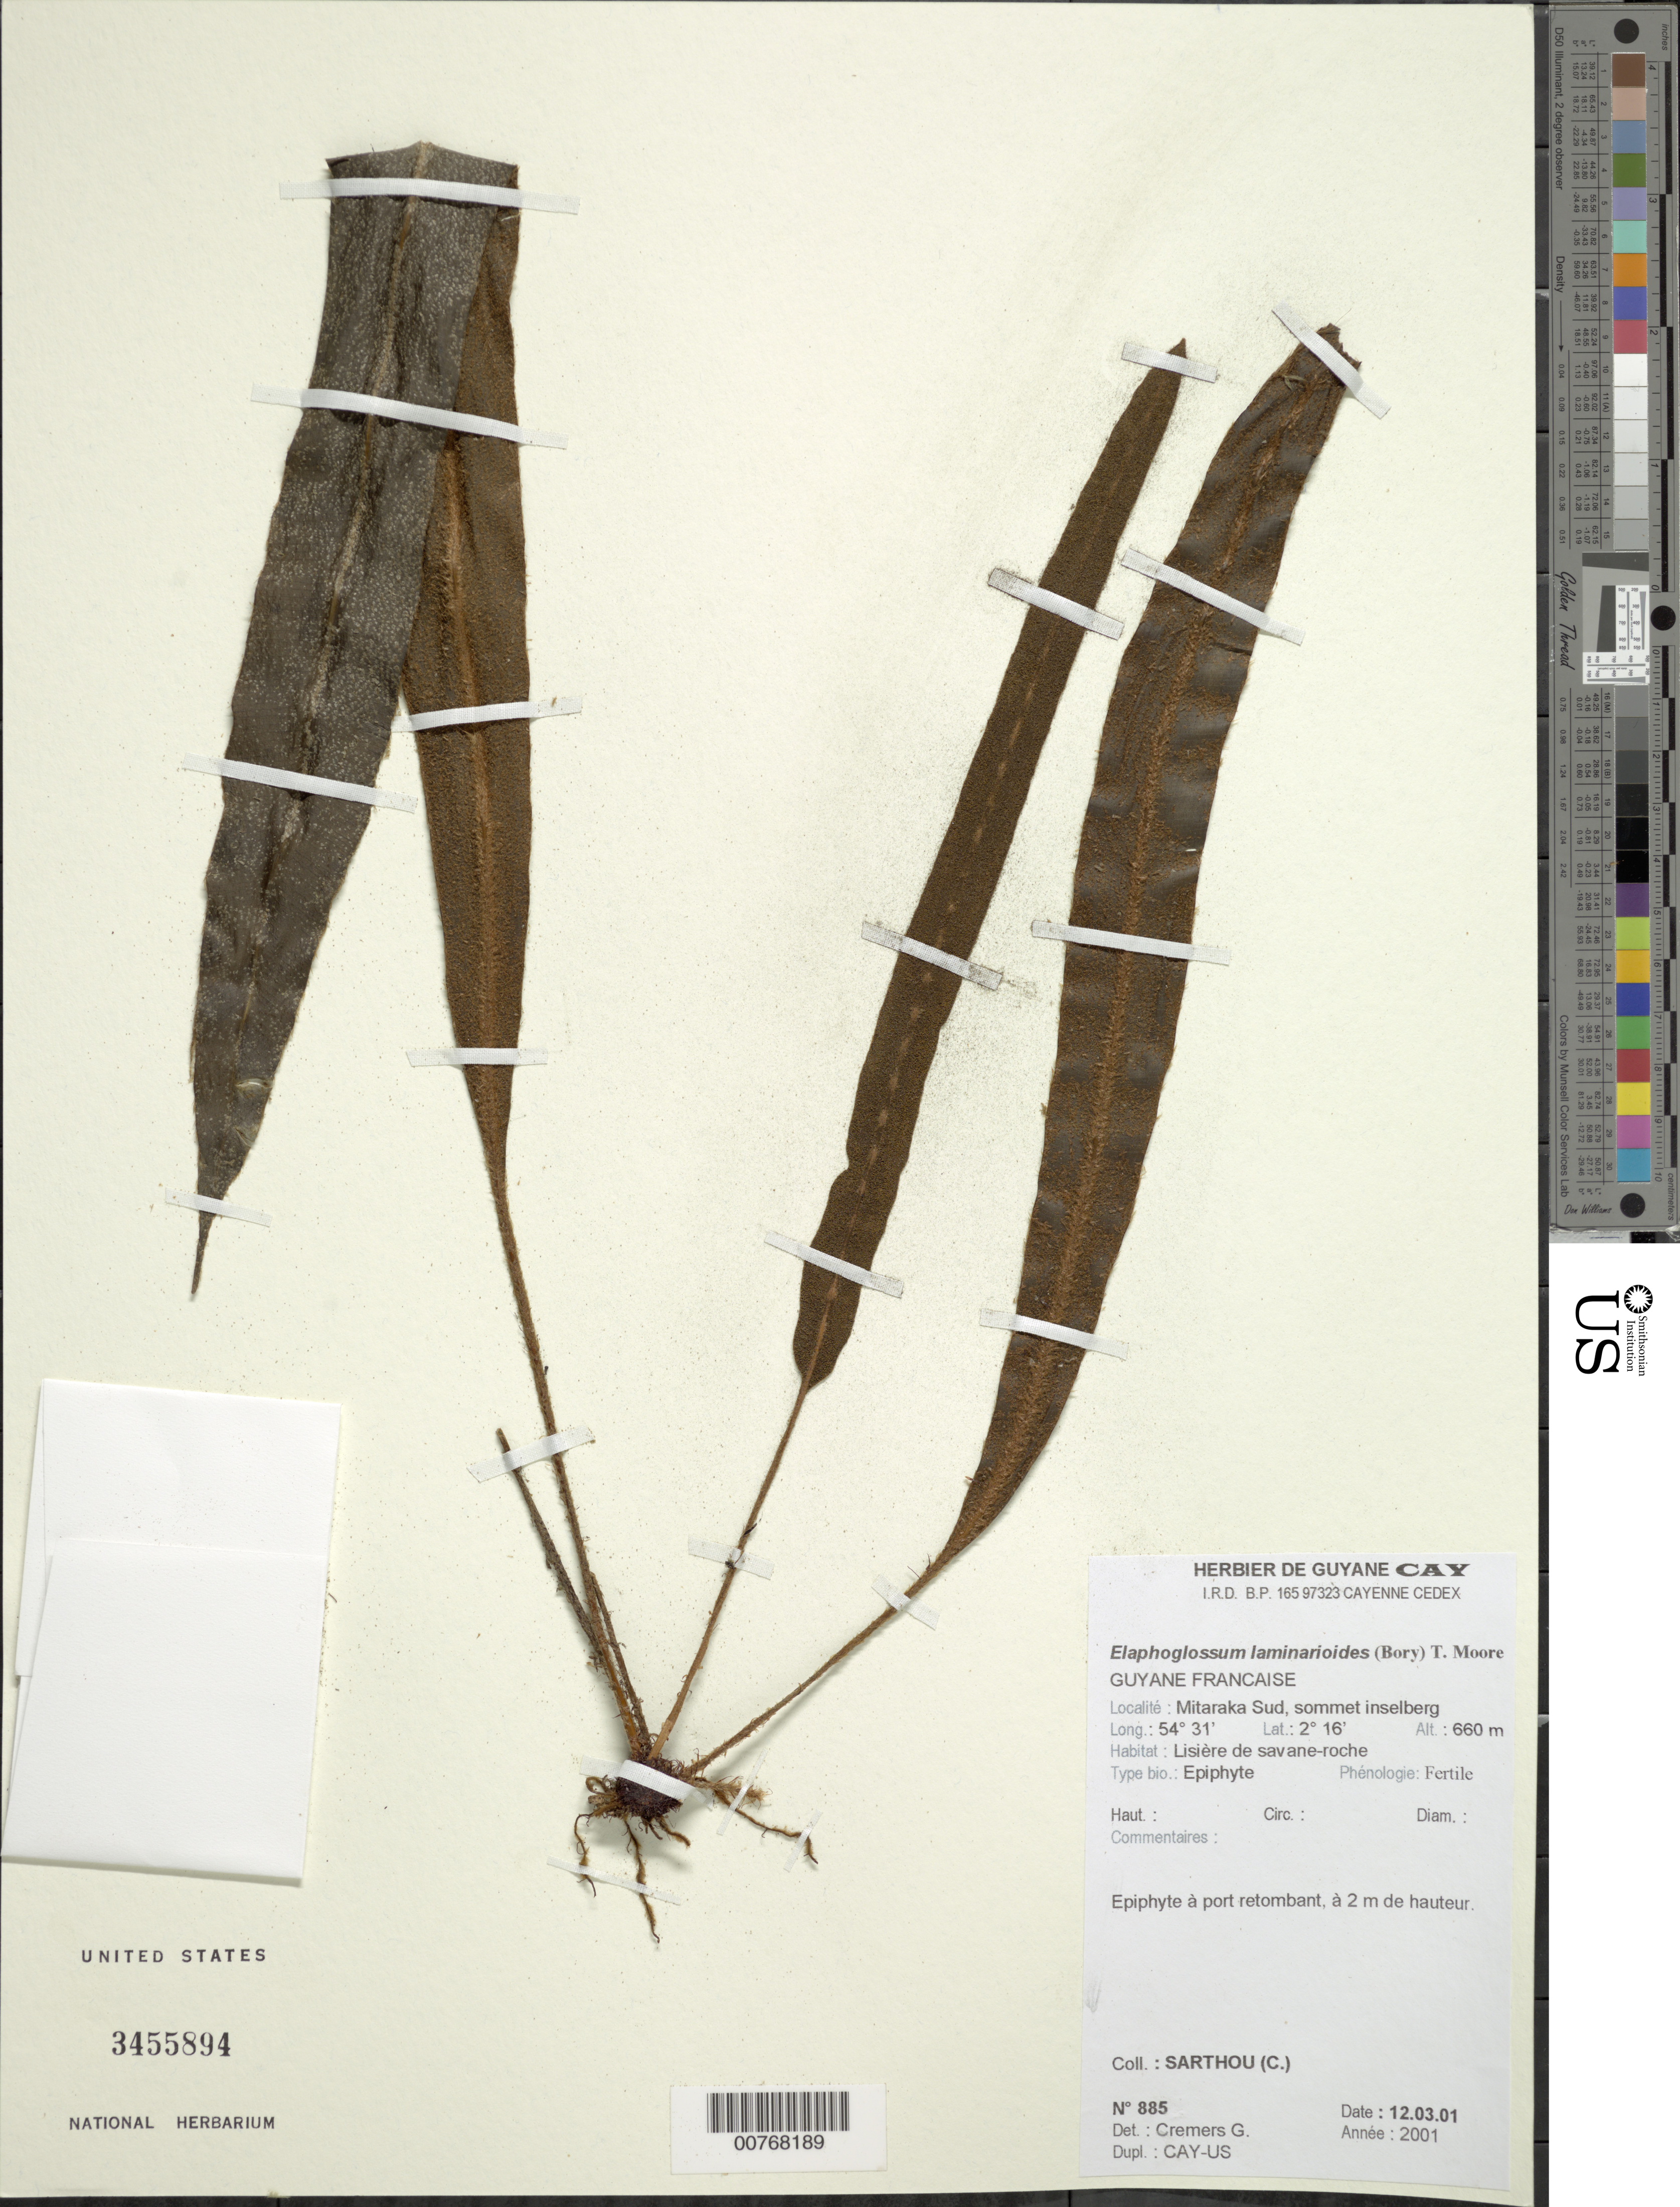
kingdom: Plantae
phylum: Tracheophyta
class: Polypodiopsida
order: Polypodiales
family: Dryopteridaceae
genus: Elaphoglossum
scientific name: Elaphoglossum laminarioides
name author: (Bory ex Fée) T. Moore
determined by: Cremers, Georges A.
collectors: C. Sarthou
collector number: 885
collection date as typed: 12-Mar-01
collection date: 2001-03-12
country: French Guiana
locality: Mitaraka Sud, sommet inselberg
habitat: Lisière de savane-roche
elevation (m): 660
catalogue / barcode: US 3455894